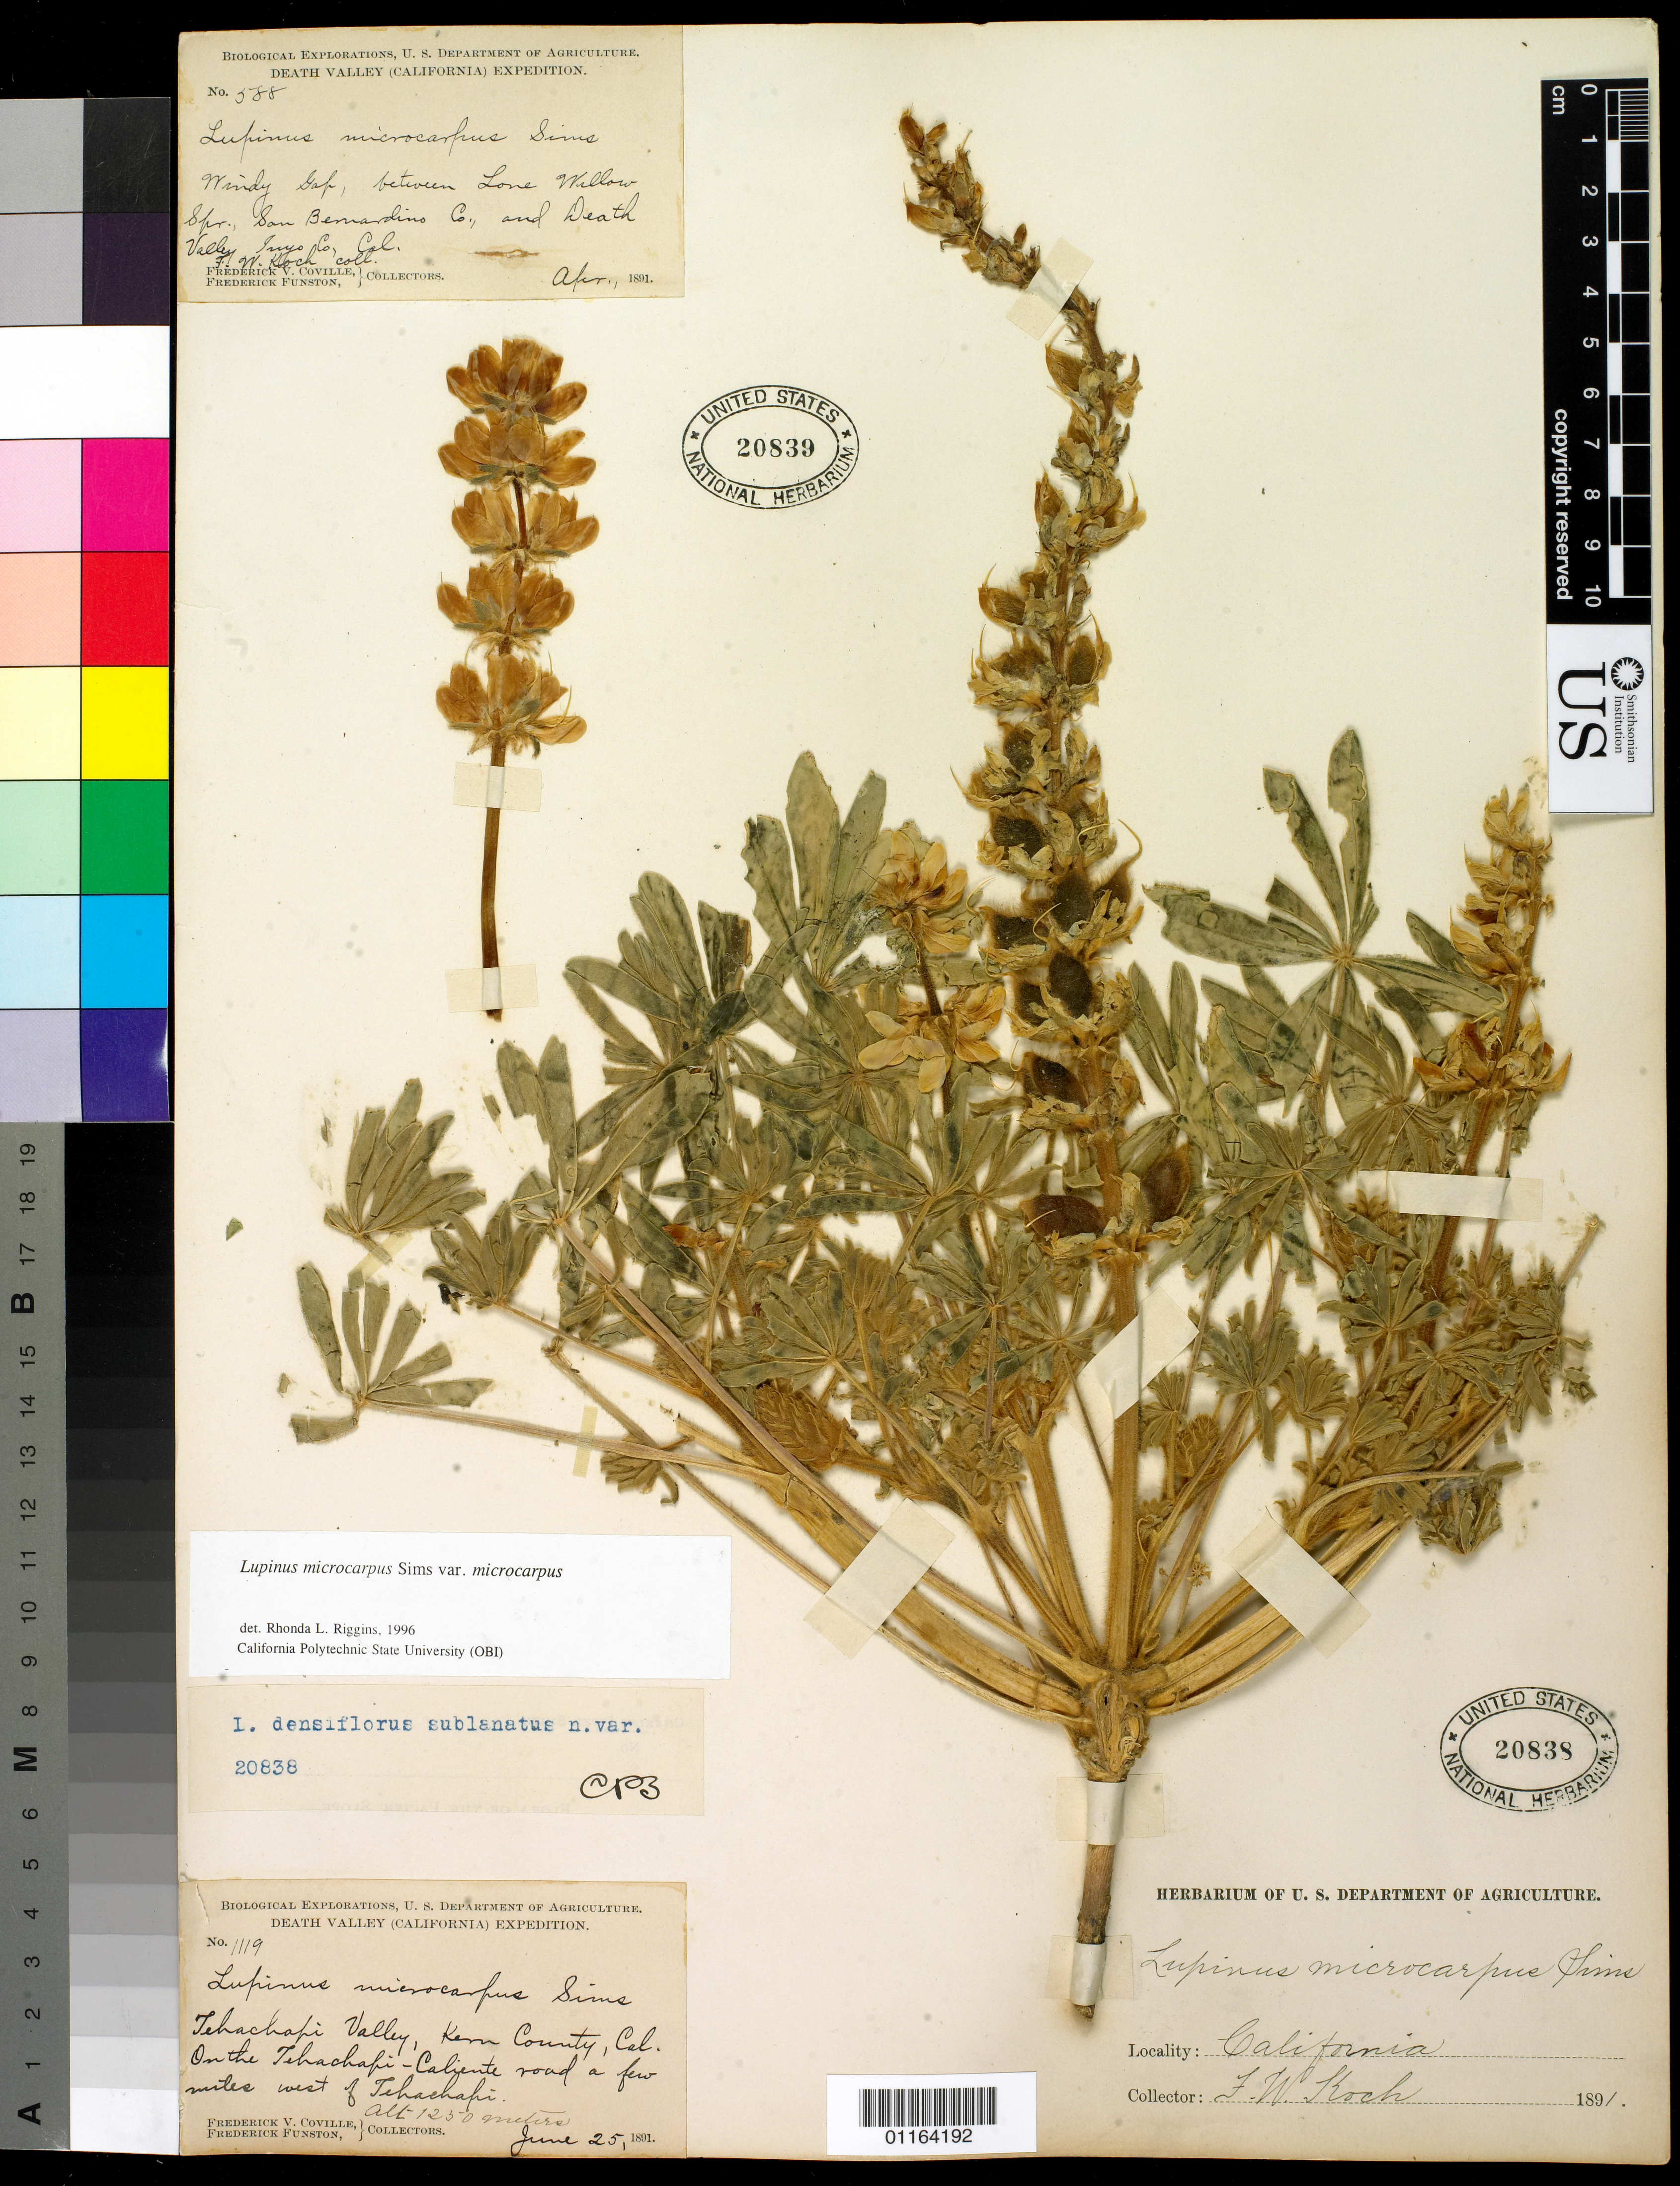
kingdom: Plantae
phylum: Tracheophyta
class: Magnoliopsida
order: Fabales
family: Fabaceae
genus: Lupinus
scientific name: Lupinus microcarpus var. microcarpus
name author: Sims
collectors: F. W. Koch, F. V. Coville & F. Funston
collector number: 1119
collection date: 1891-06-25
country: United States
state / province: California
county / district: Kern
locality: Tehachapi Valley. On the Tehachapi- Caliente road a few miles wests of Tehachapi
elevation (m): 1250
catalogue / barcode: US 20838